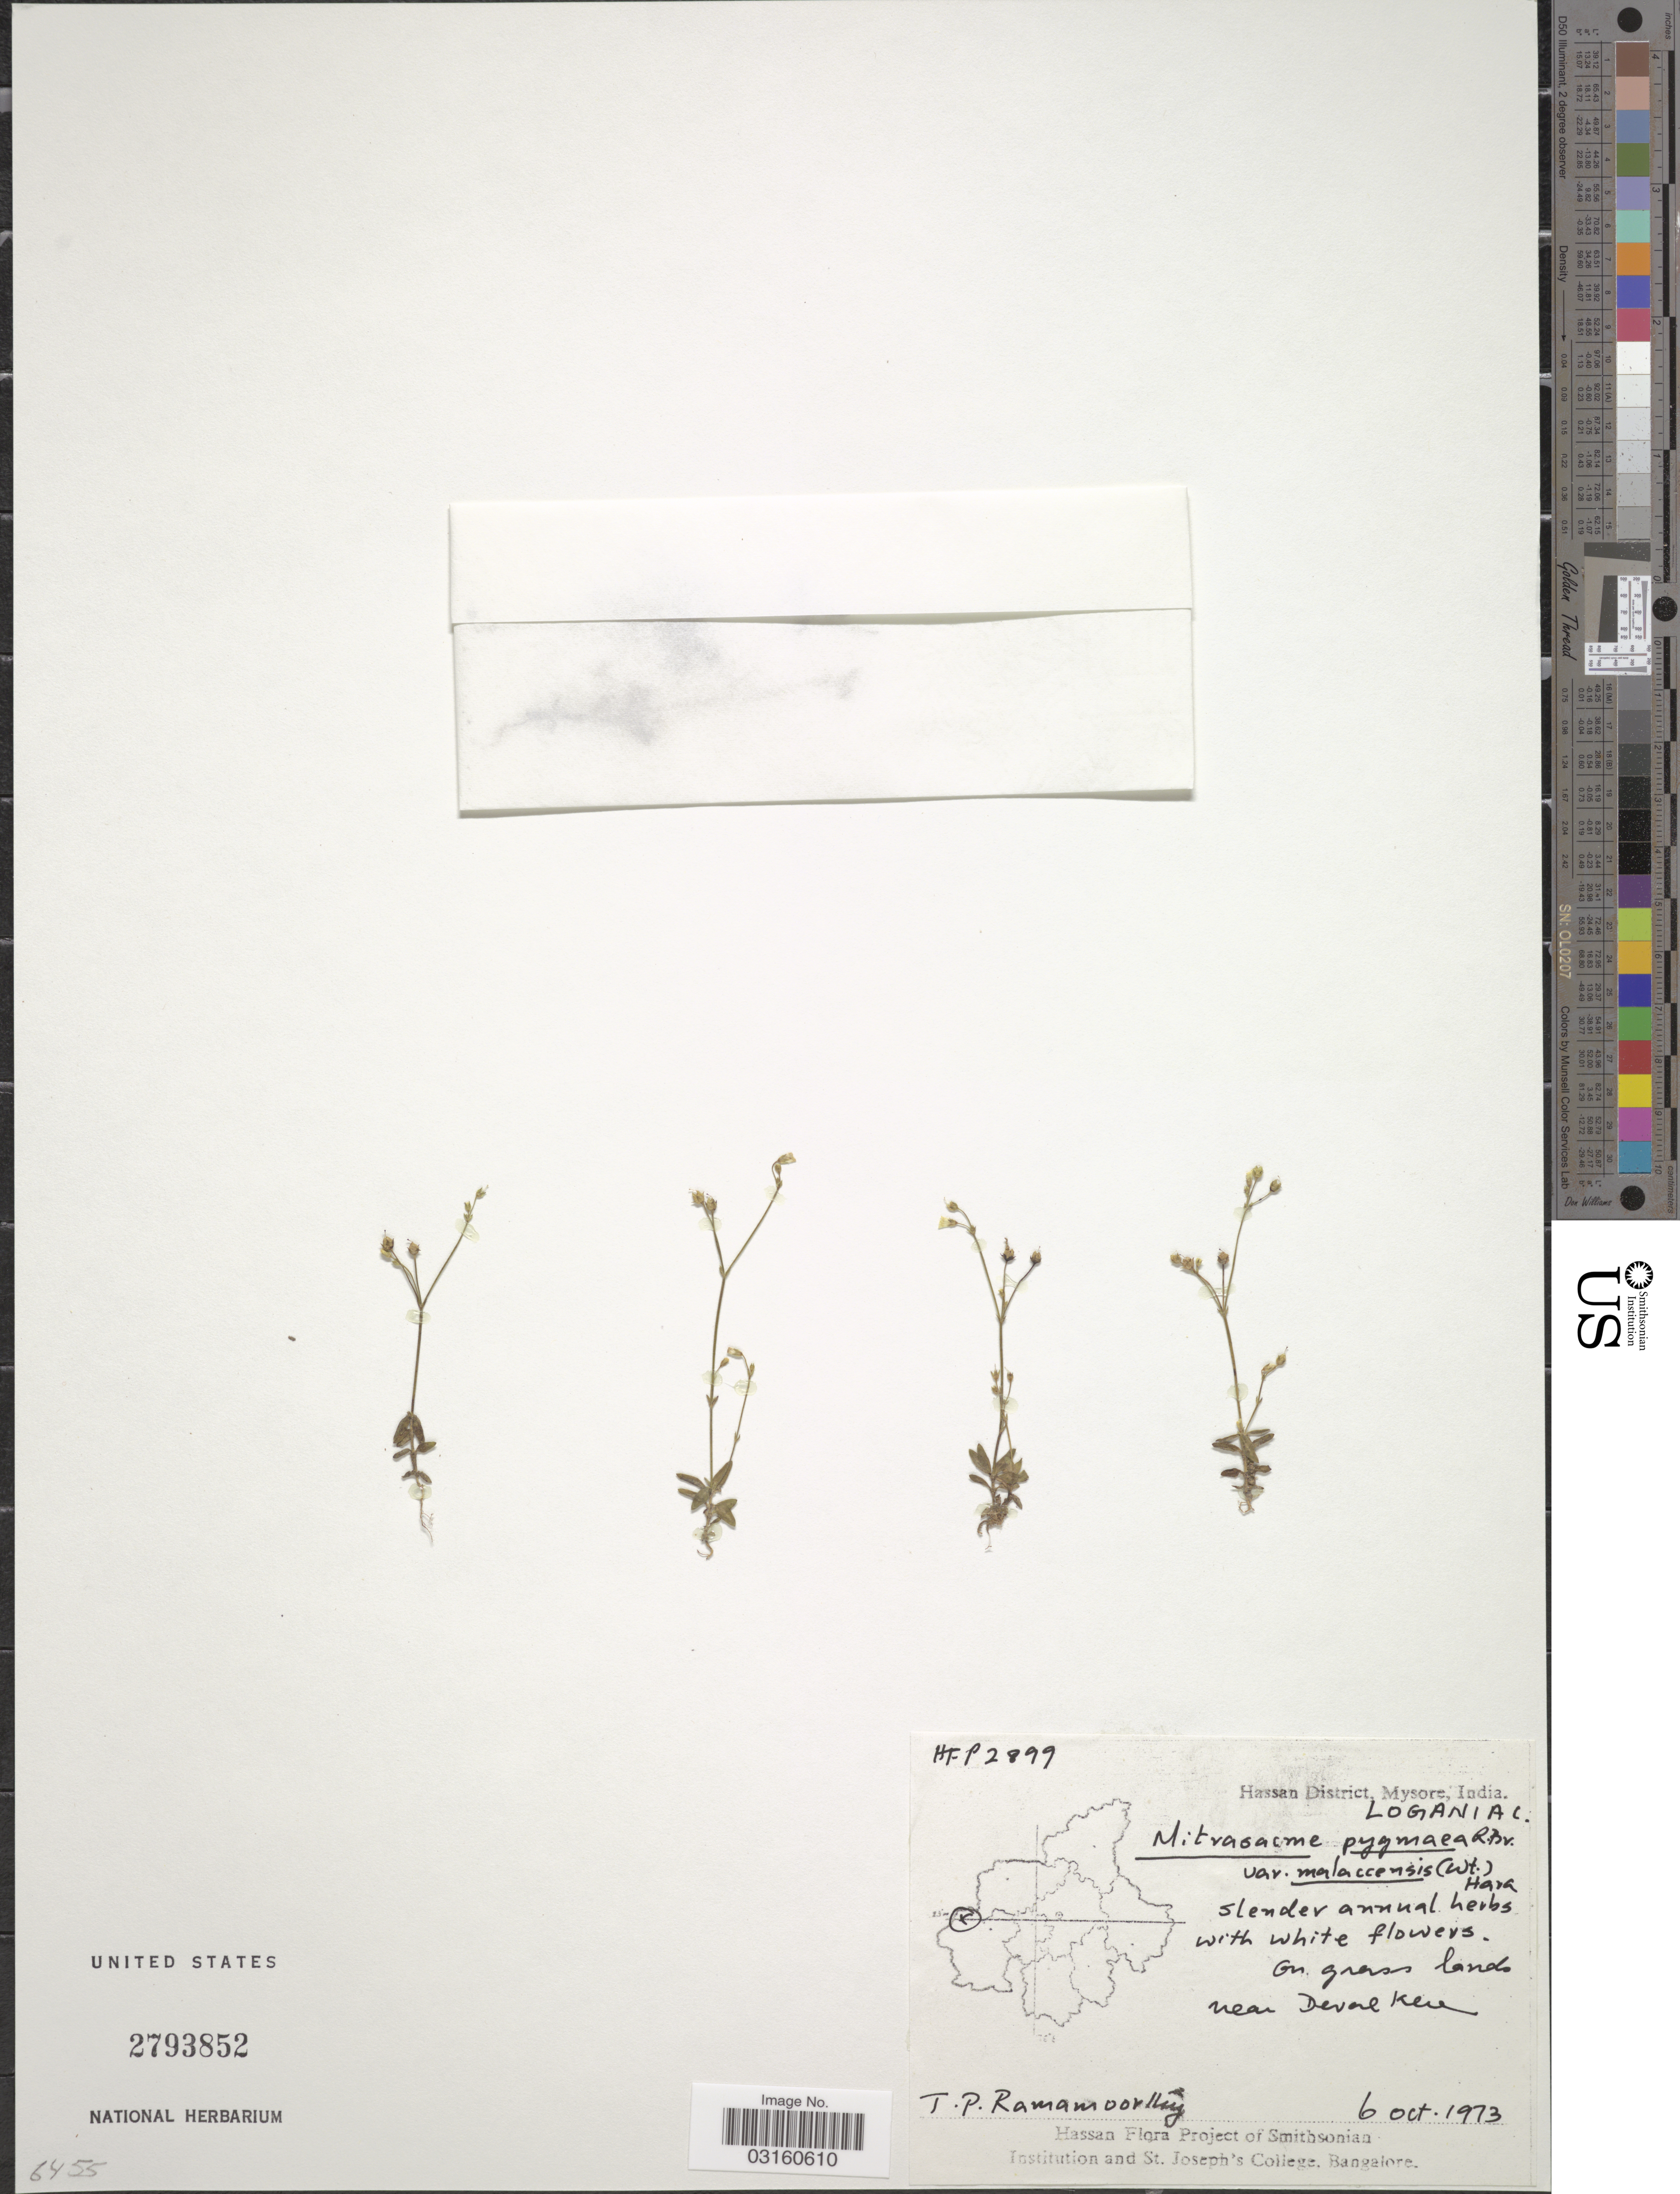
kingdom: Plantae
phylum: Tracheophyta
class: Magnoliopsida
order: Gentianales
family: Loganiaceae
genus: Mitrasacme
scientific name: Mitrasacme pygmaea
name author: R. Br.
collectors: T. P. Ramamoorthy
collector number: HFP2899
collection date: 1973-10-06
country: India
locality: Hassan District, Mysore. Near Deval Kev.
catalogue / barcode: US 2793852